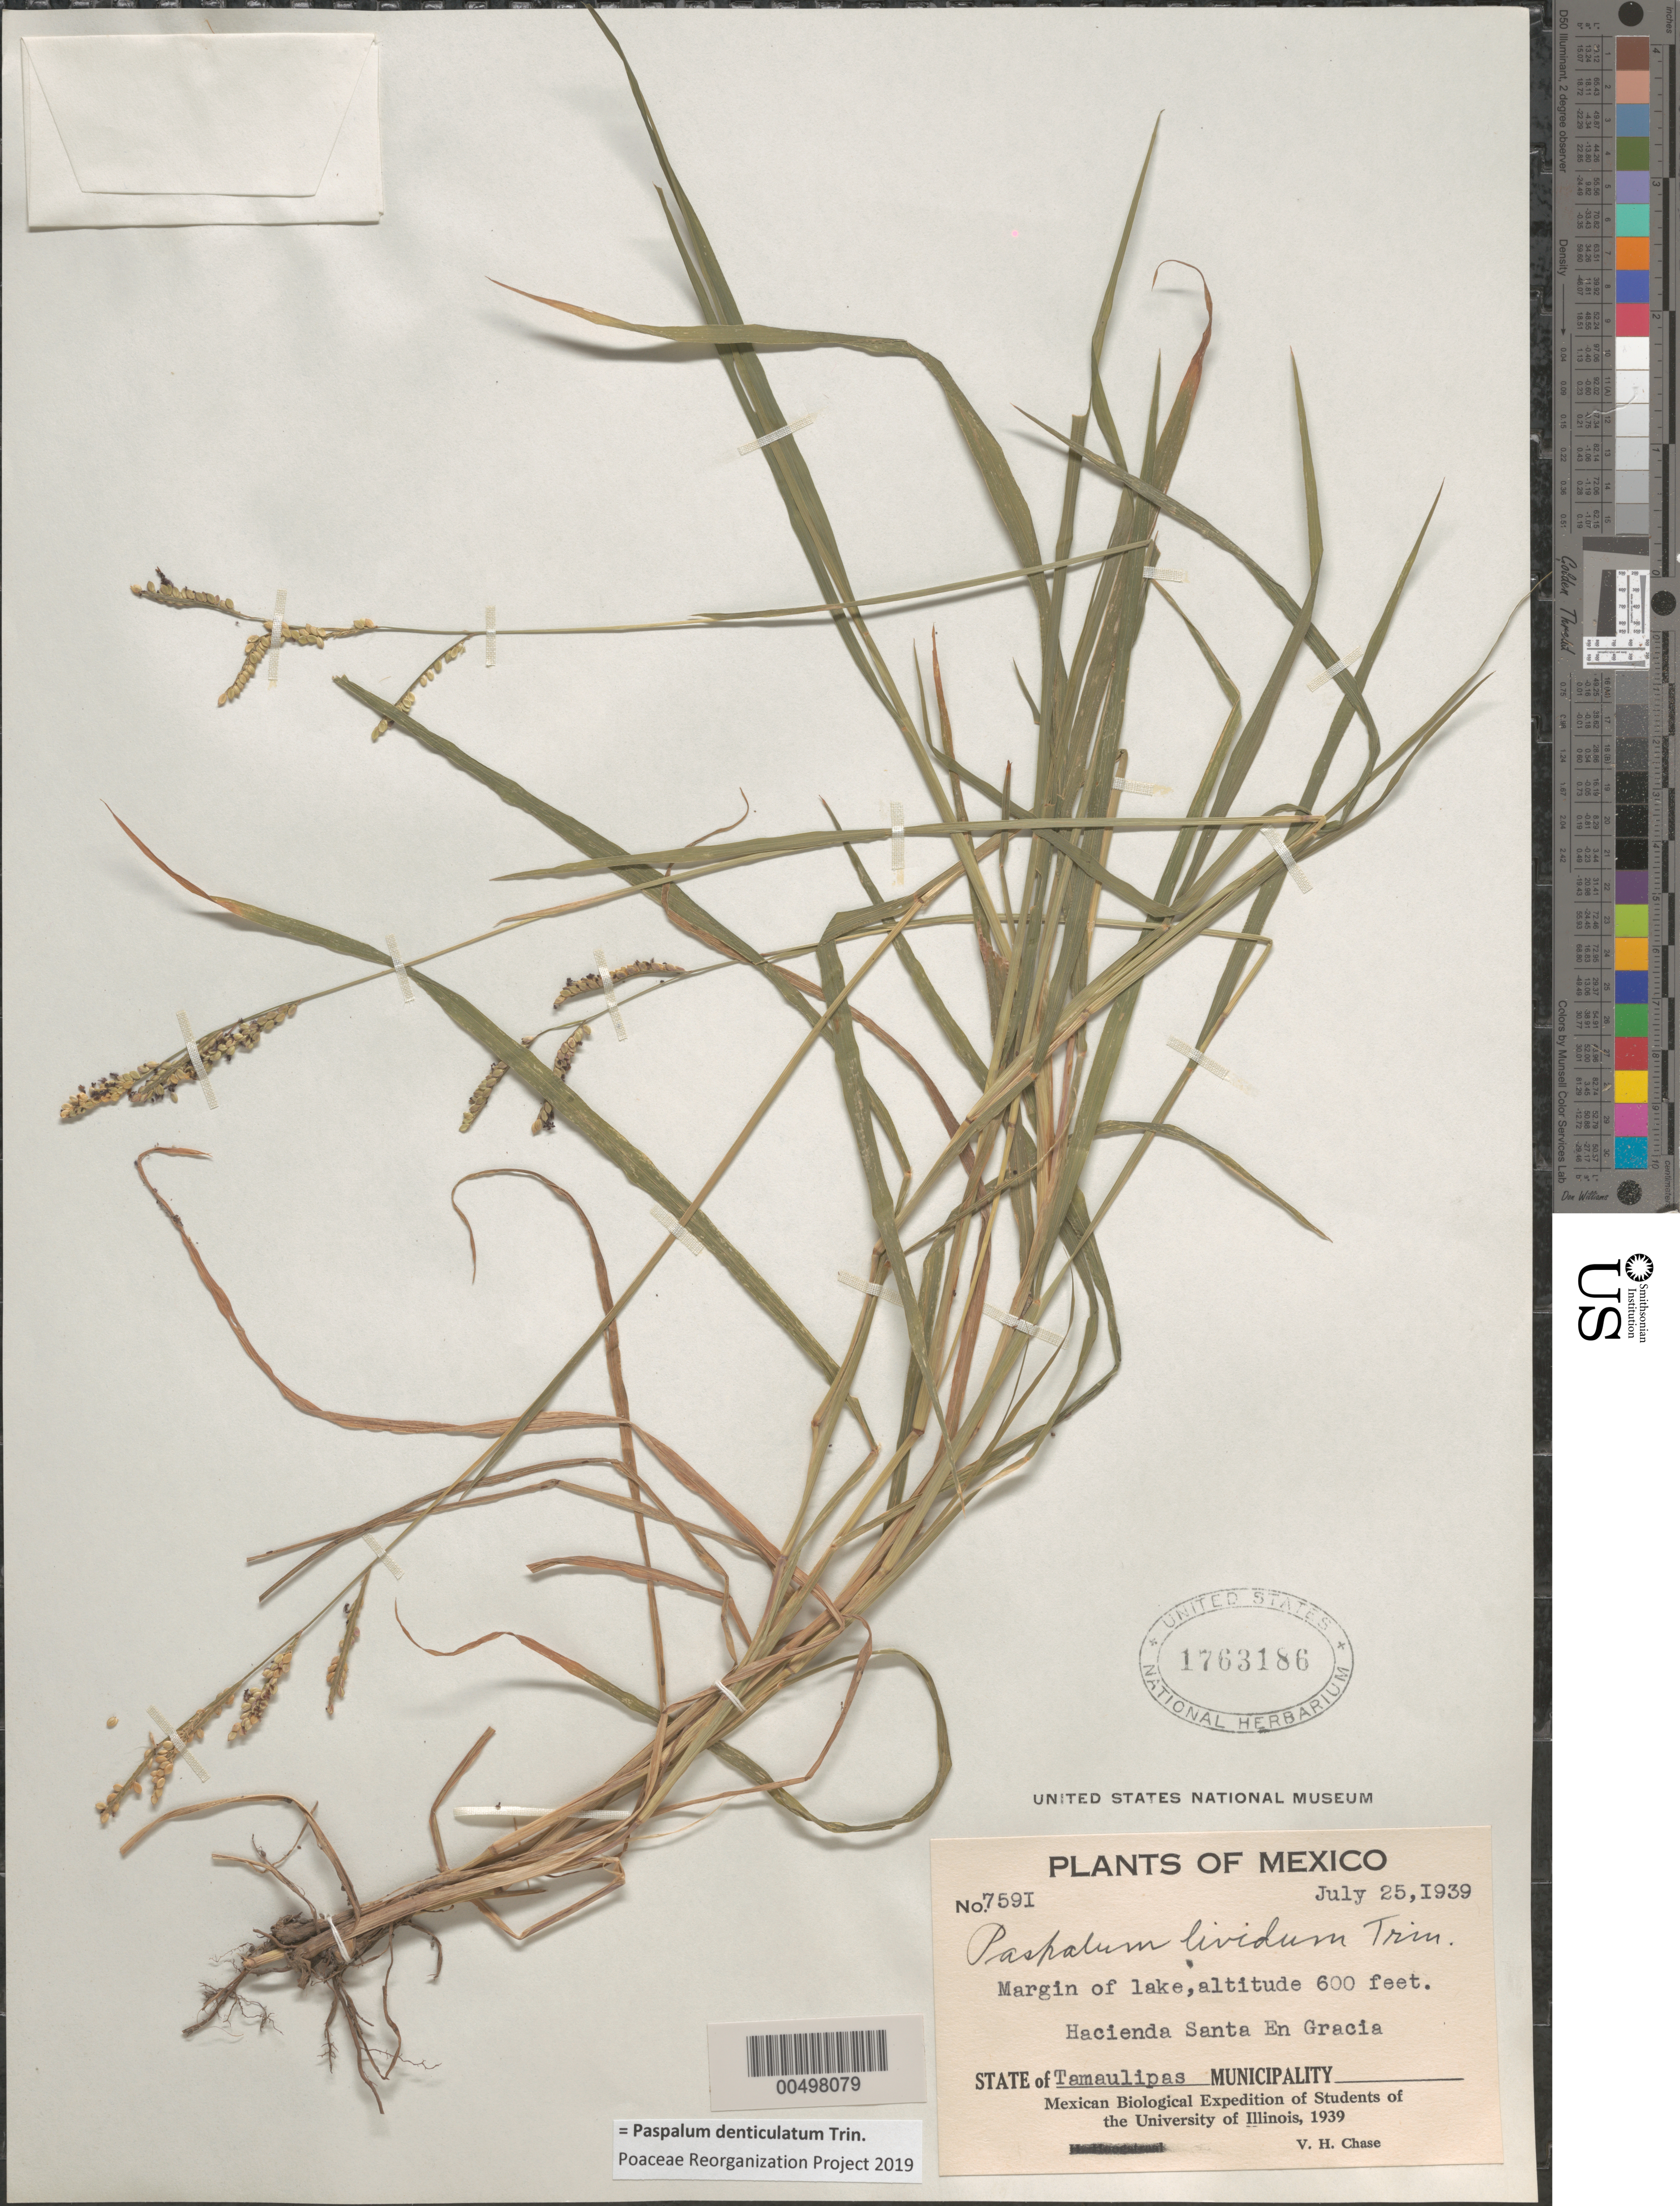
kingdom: Plantae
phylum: Tracheophyta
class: Liliopsida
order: Poales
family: Poaceae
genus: Paspalum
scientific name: Paspalum lividum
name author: Trin. in Schltdl.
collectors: V. H. Chase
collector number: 7591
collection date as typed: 25 Jul 1939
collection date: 1939-07-25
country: Mexico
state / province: Tamaulipas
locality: Margin of lake, Hacienda Santa En Gracia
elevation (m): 183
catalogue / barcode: US 1763186